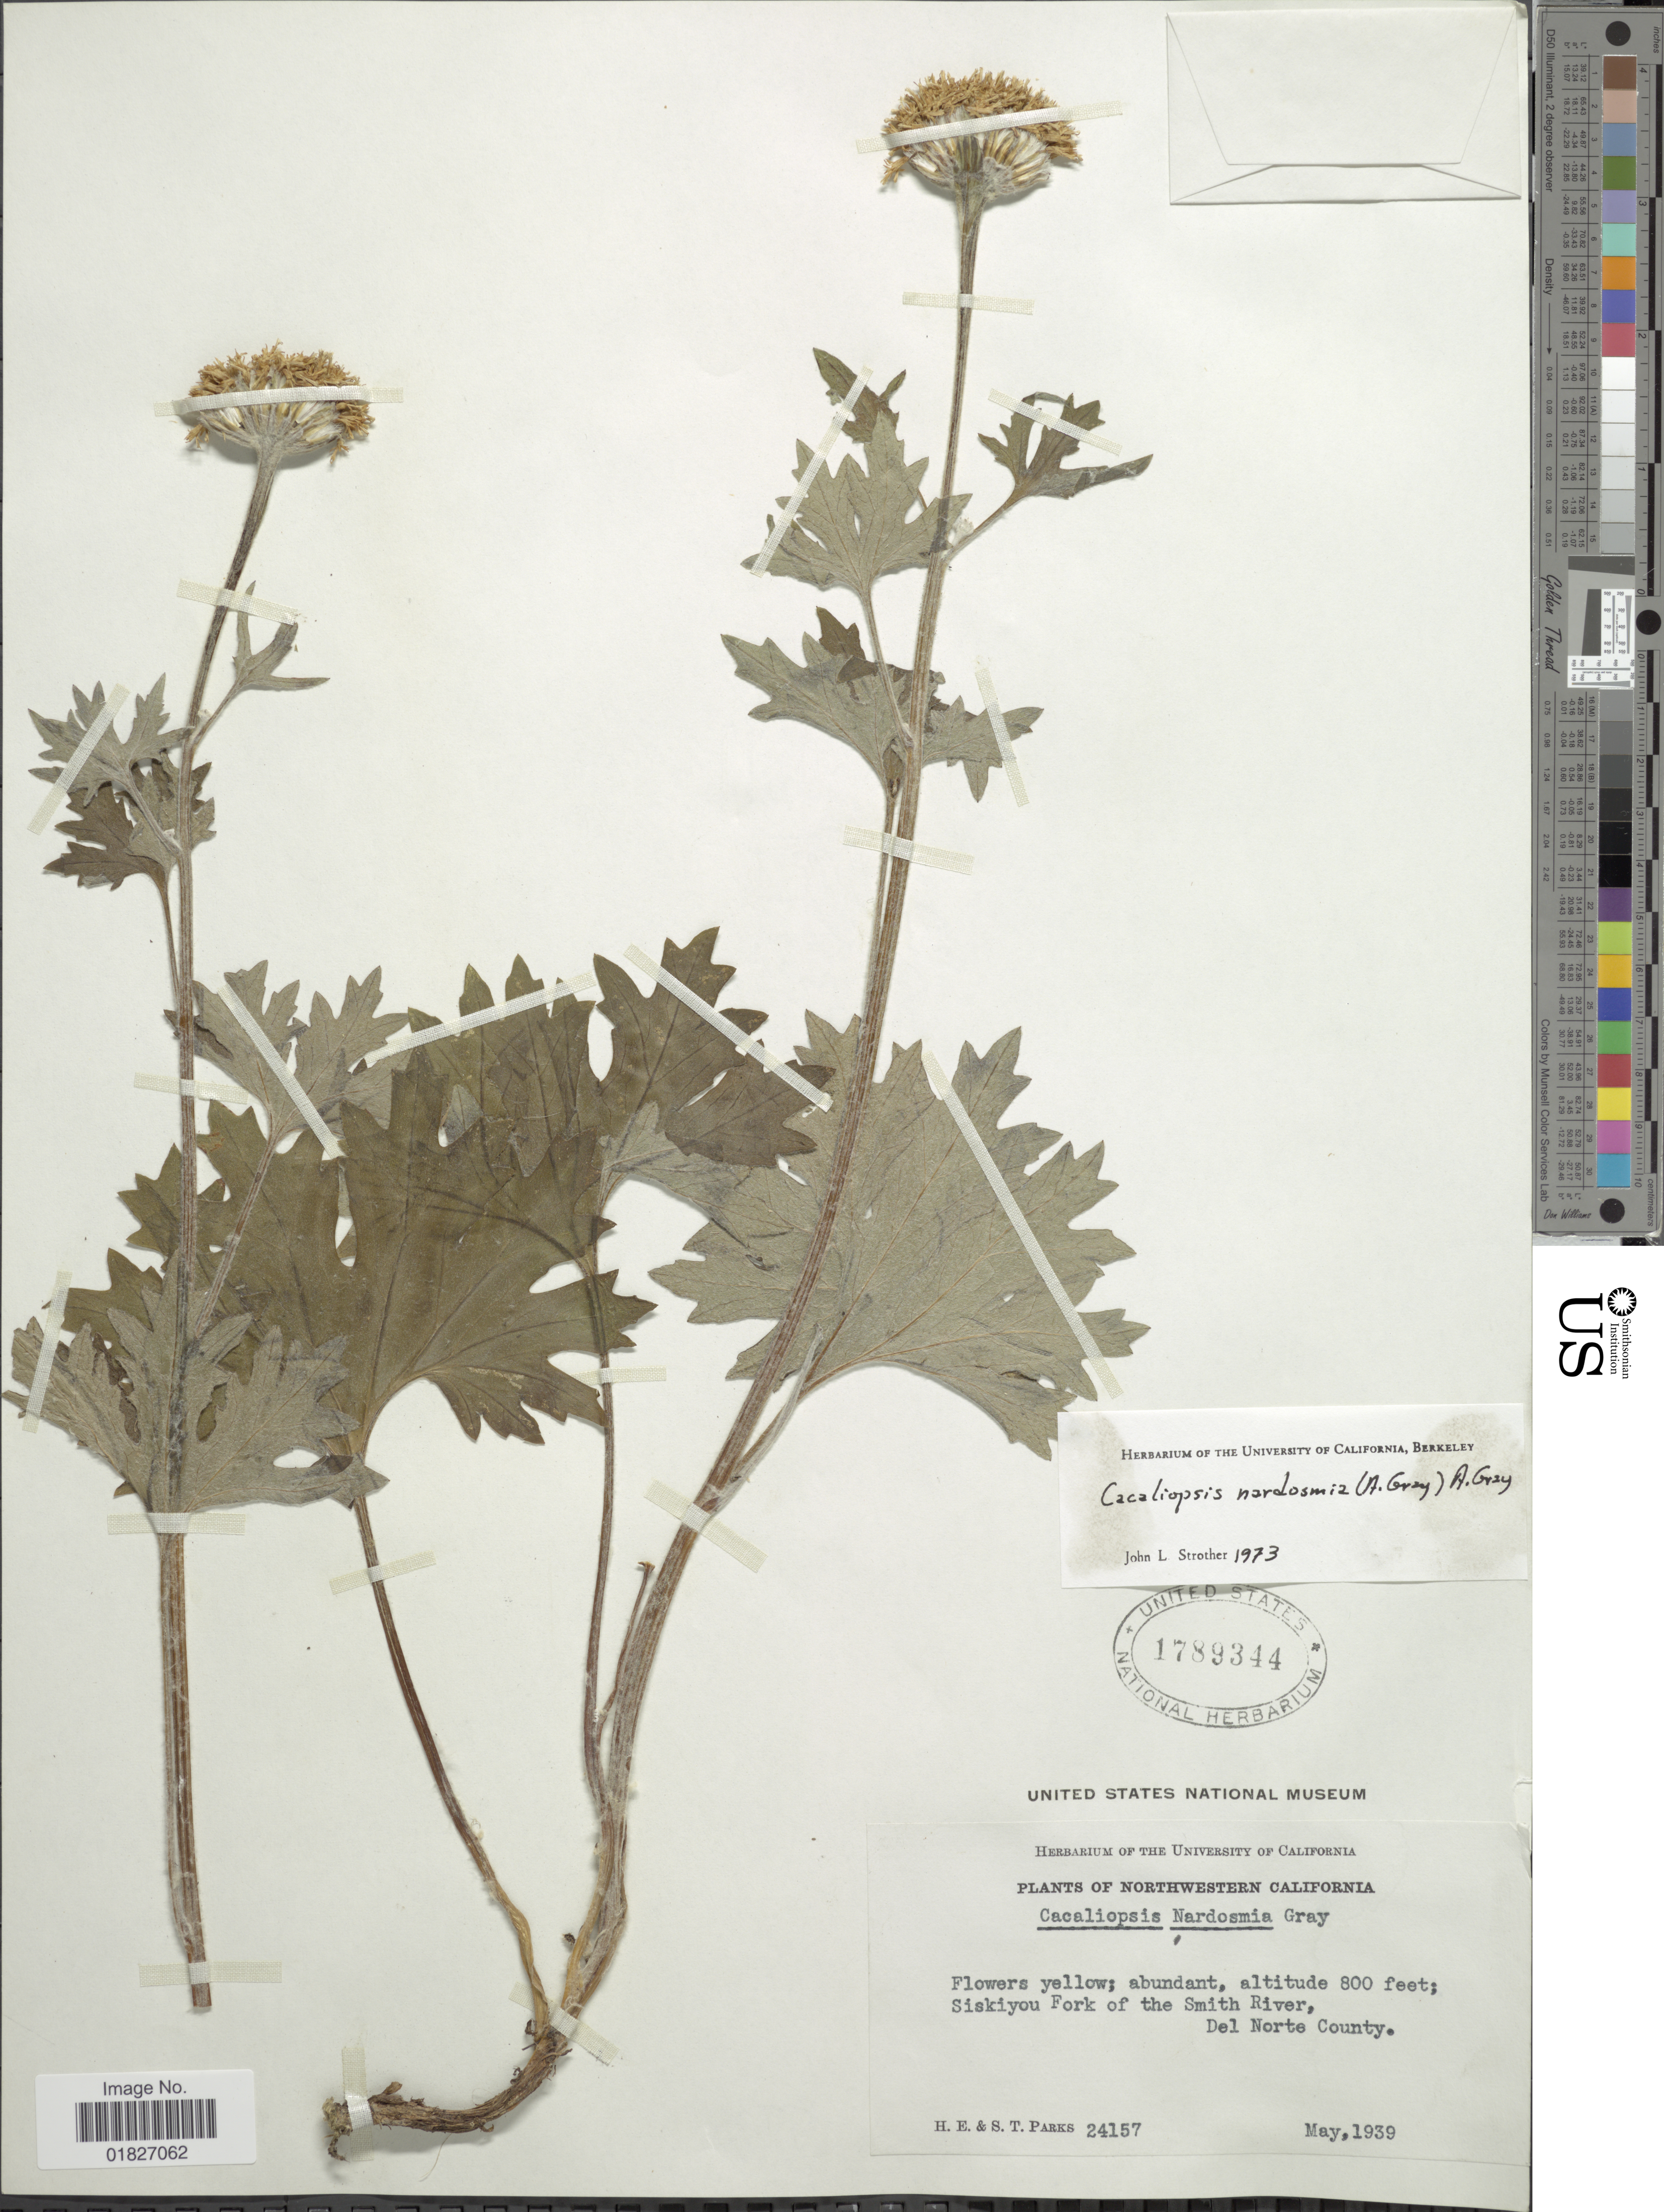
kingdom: Plantae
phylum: Tracheophyta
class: Magnoliopsida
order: Asterales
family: Asteraceae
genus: Cacaliopsis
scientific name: Cacaliopsis nardosmia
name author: A. Gray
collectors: H. E. Parks & S. Parks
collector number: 24157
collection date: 1939-05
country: United States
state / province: California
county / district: Del Norte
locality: Northwestern California, Siskiyou Fork of the Smith River, Del Norte County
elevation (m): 244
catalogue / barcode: US 1789344